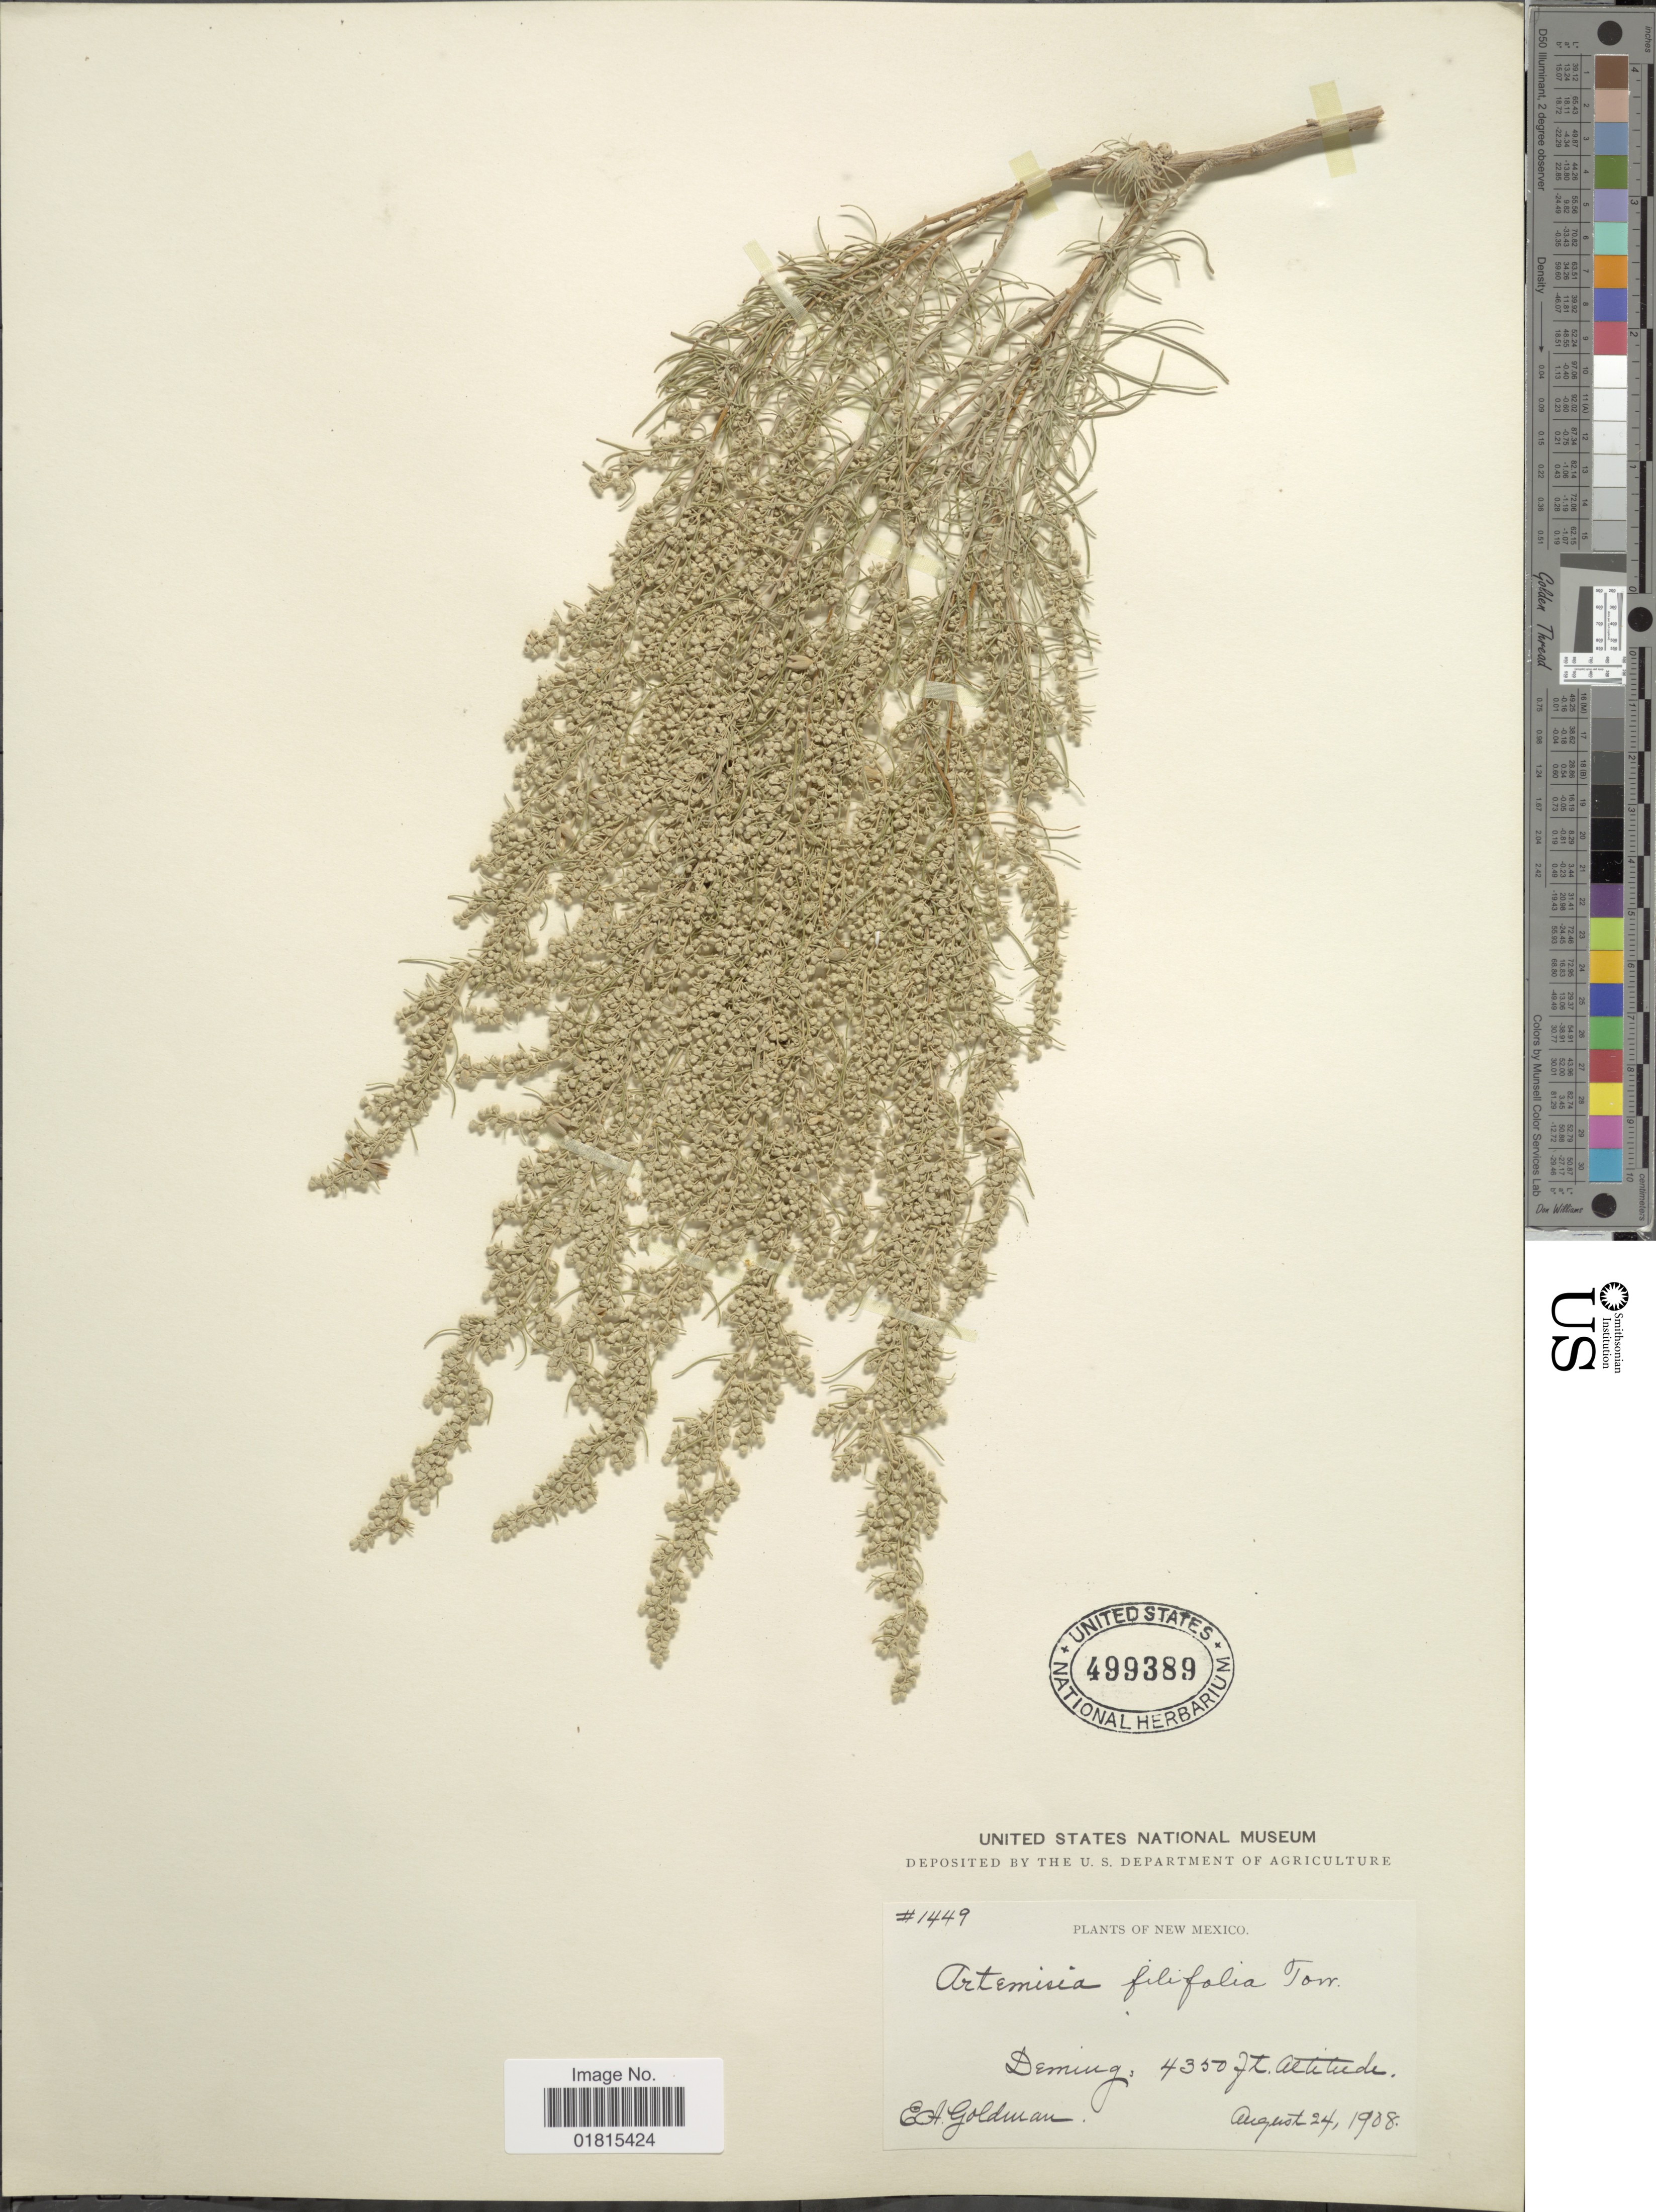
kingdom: Plantae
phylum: Tracheophyta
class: Magnoliopsida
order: Asterales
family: Asteraceae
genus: Artemisia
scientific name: Artemisia filifolia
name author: Torr.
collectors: E. A. Goldman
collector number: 1449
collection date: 1908-08-24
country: United States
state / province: New Mexico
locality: Deming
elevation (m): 1326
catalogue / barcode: US 499389